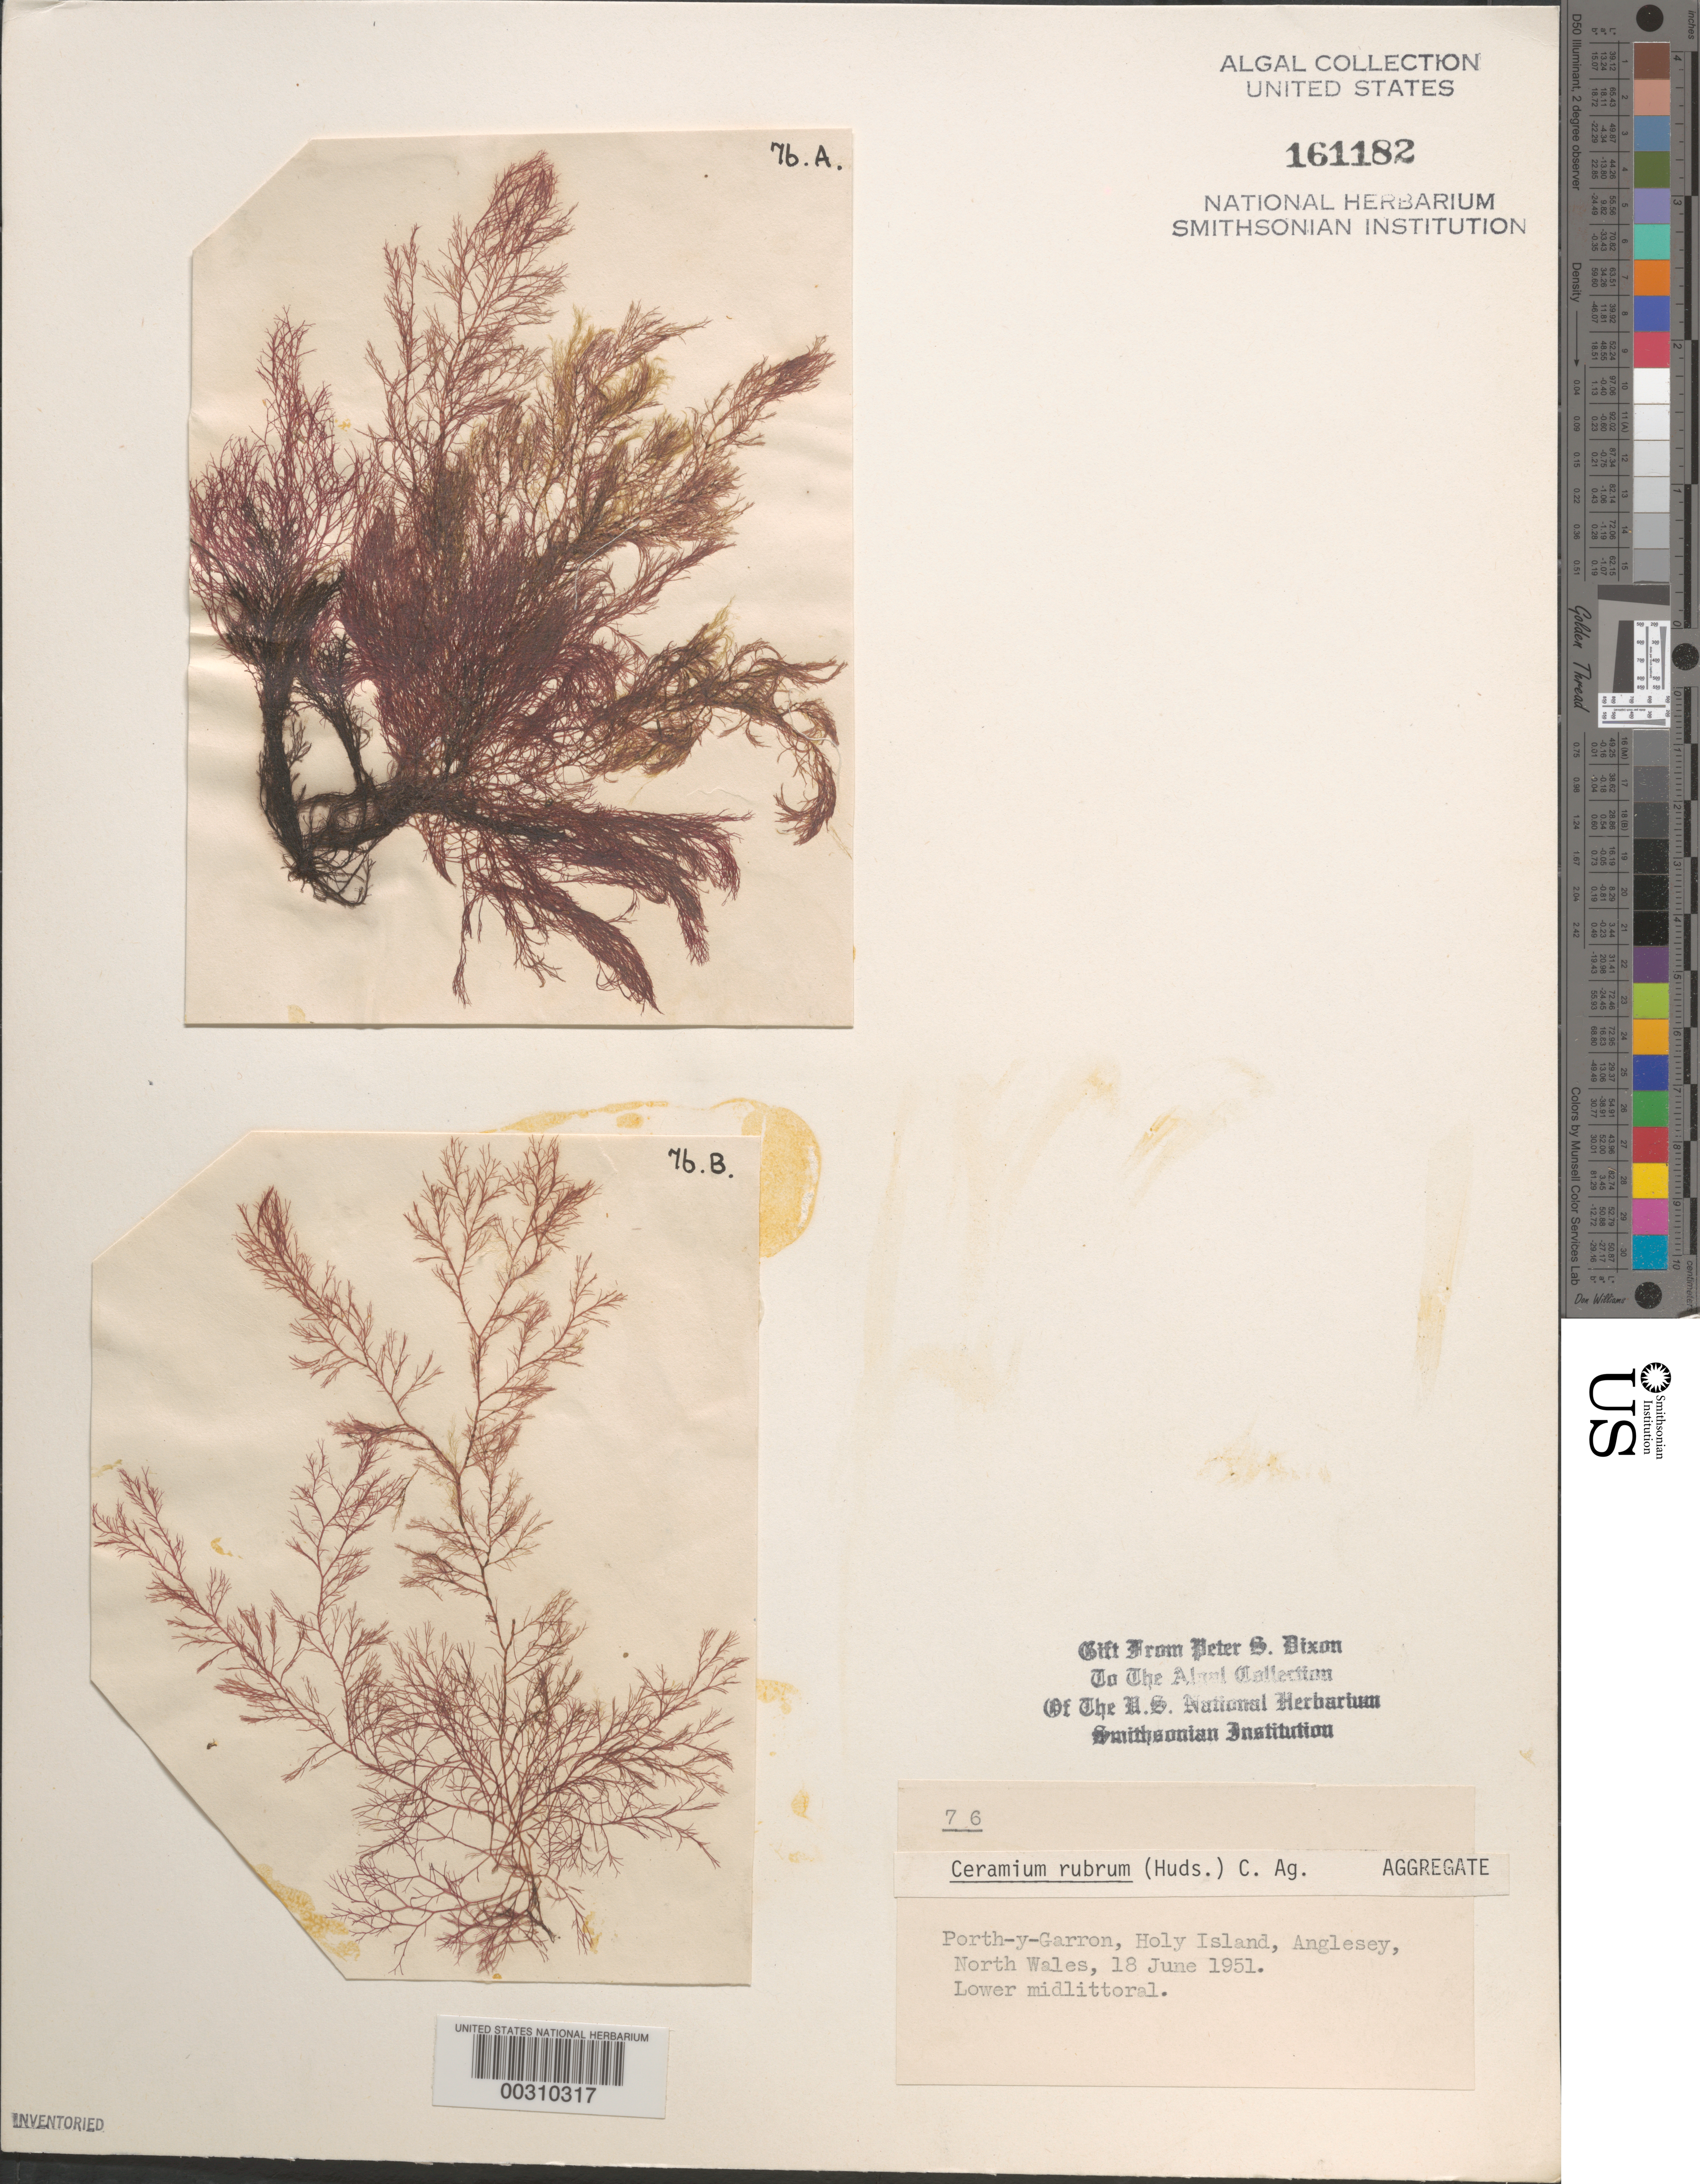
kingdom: Plantae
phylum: Rhodophyta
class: Florideophyceae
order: Ceramiales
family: Ceramiaceae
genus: Ceramium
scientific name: Ceramium rubrum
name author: C. Agardh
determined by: Dixon, P. S.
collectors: P. S. Dixon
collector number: PSD 76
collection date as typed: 18 Jun 1951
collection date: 1951-06-18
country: United Kingdom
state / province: Wales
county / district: Gwynedd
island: Anglesey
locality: Porth-y-garron, Holy Island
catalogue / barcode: US 161182